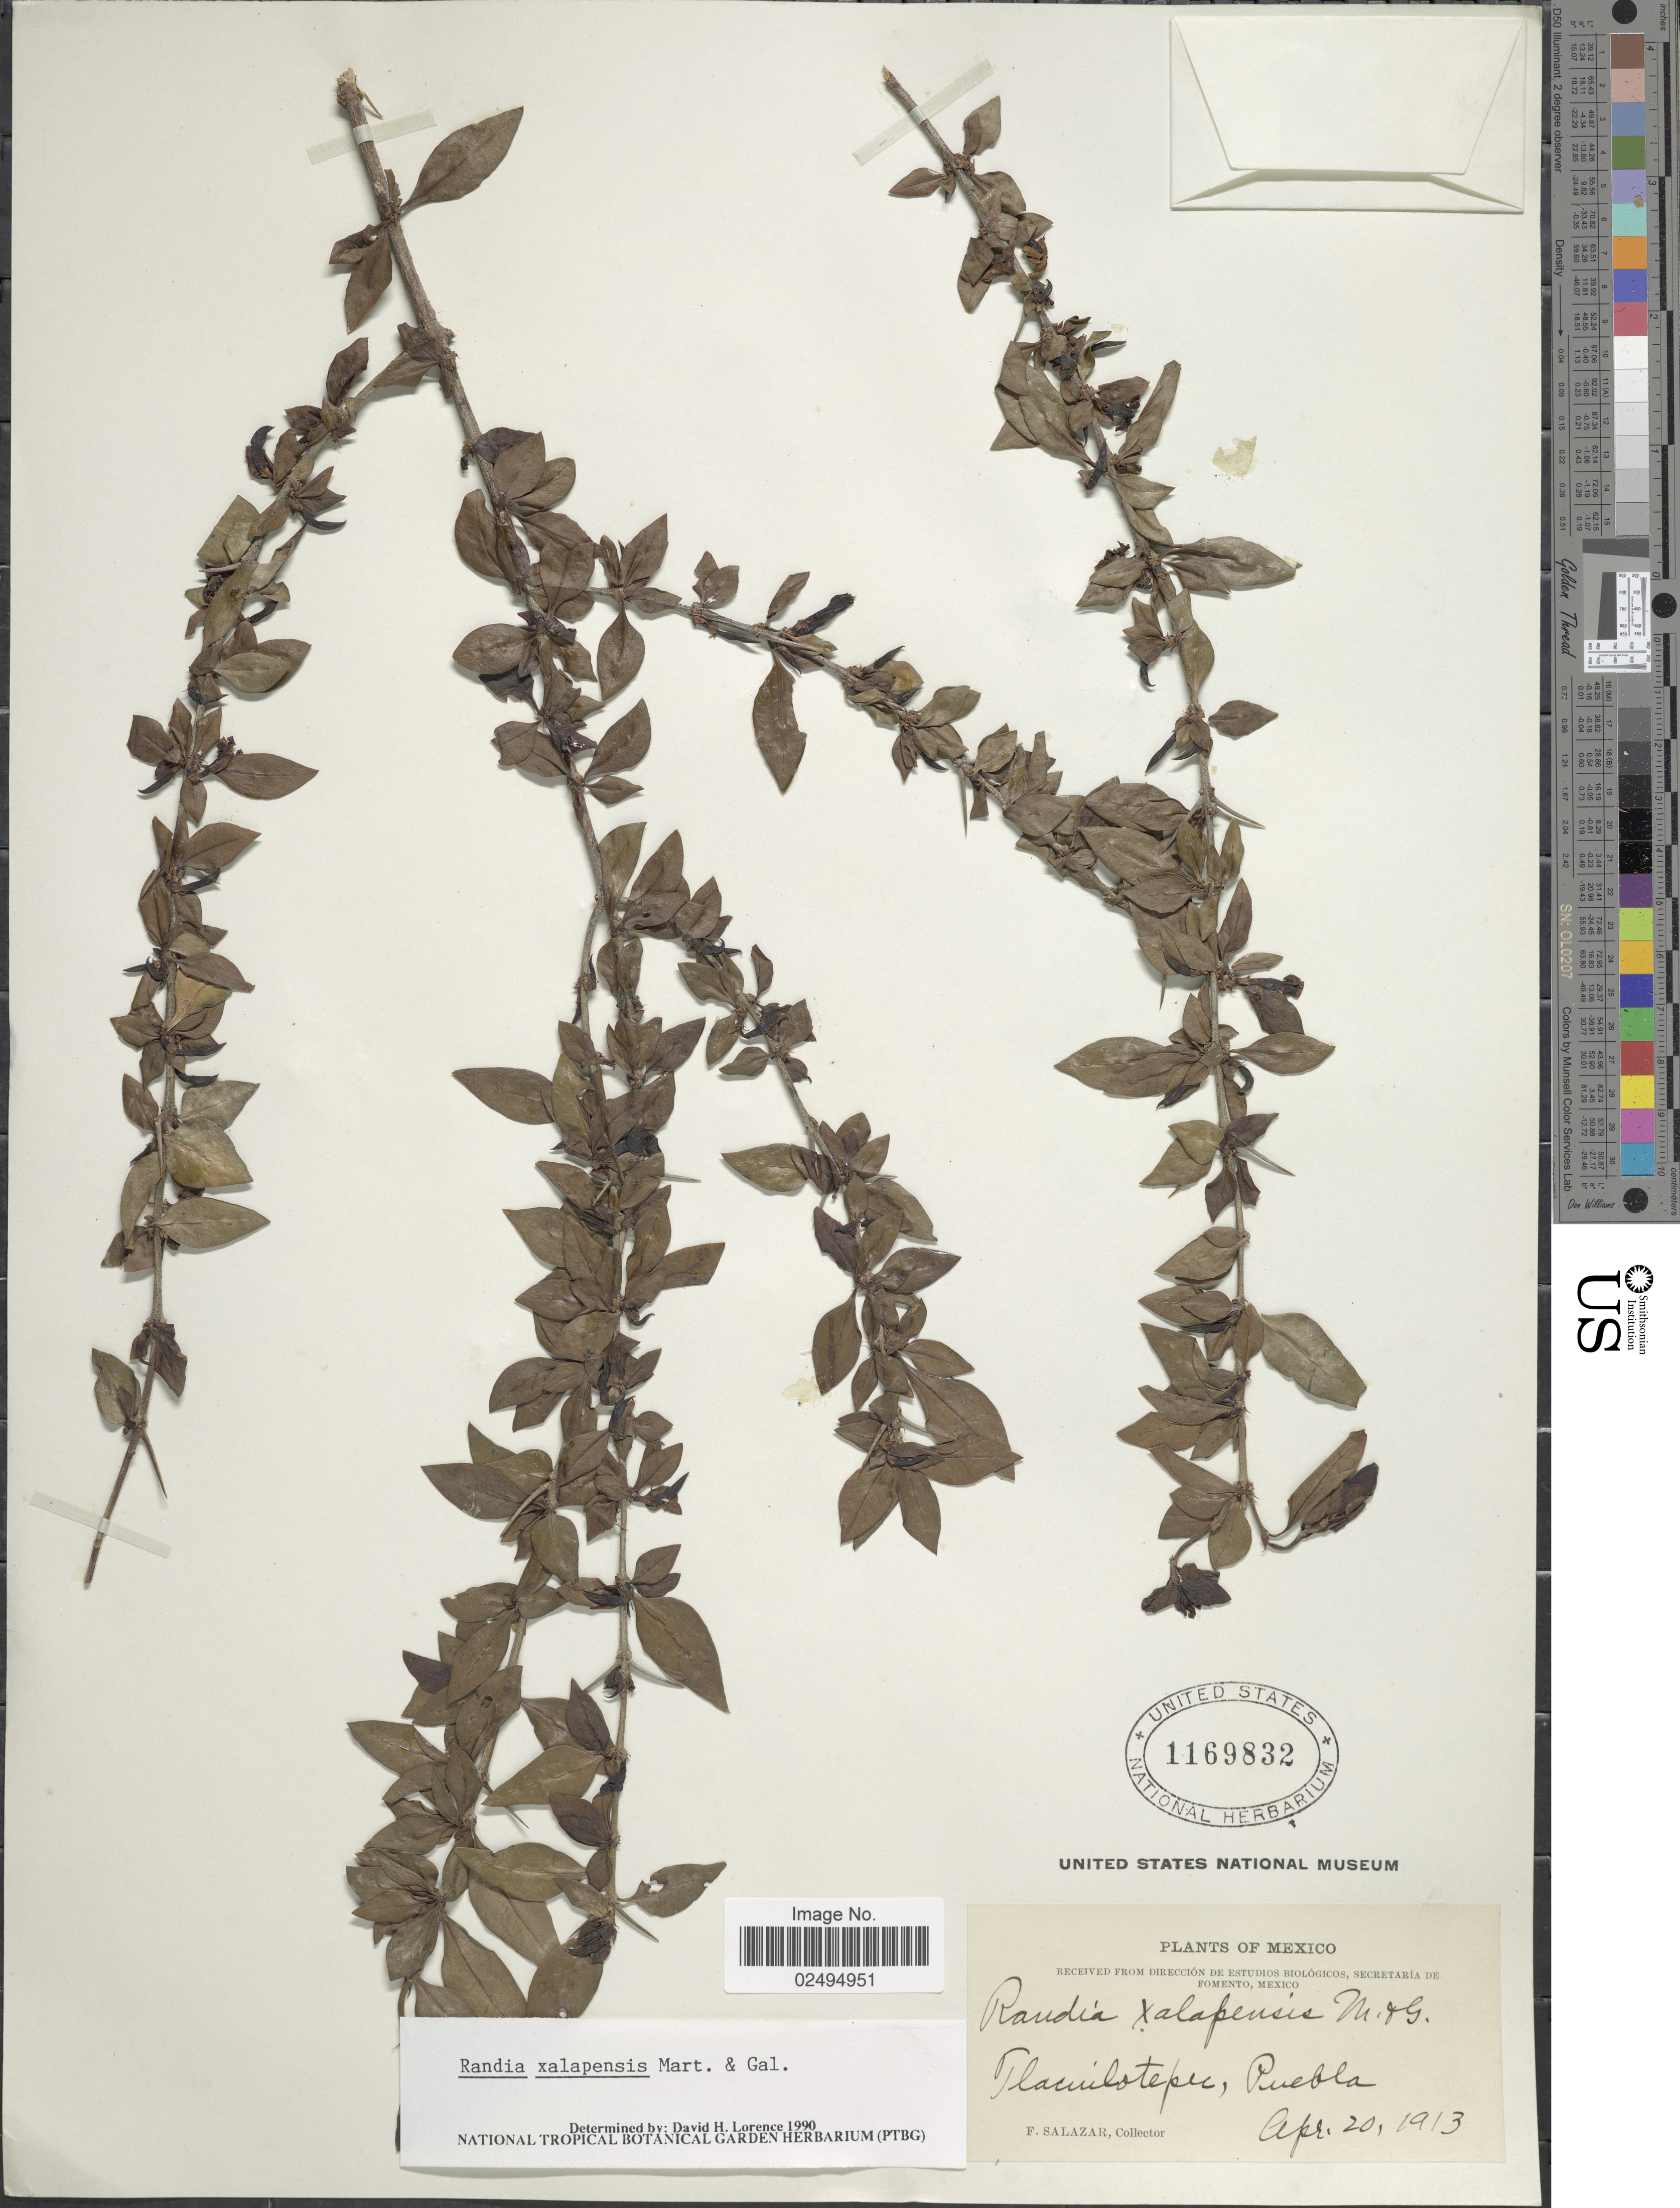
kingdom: Plantae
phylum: Tracheophyta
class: Magnoliopsida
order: Gentianales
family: Rubiaceae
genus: Randia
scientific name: Randia xalapensis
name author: M. Martens & Galeotti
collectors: F. Salazar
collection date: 1913-04-20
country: Mexico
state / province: Puebla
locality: Tlacuilotepec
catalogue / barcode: US 1169832